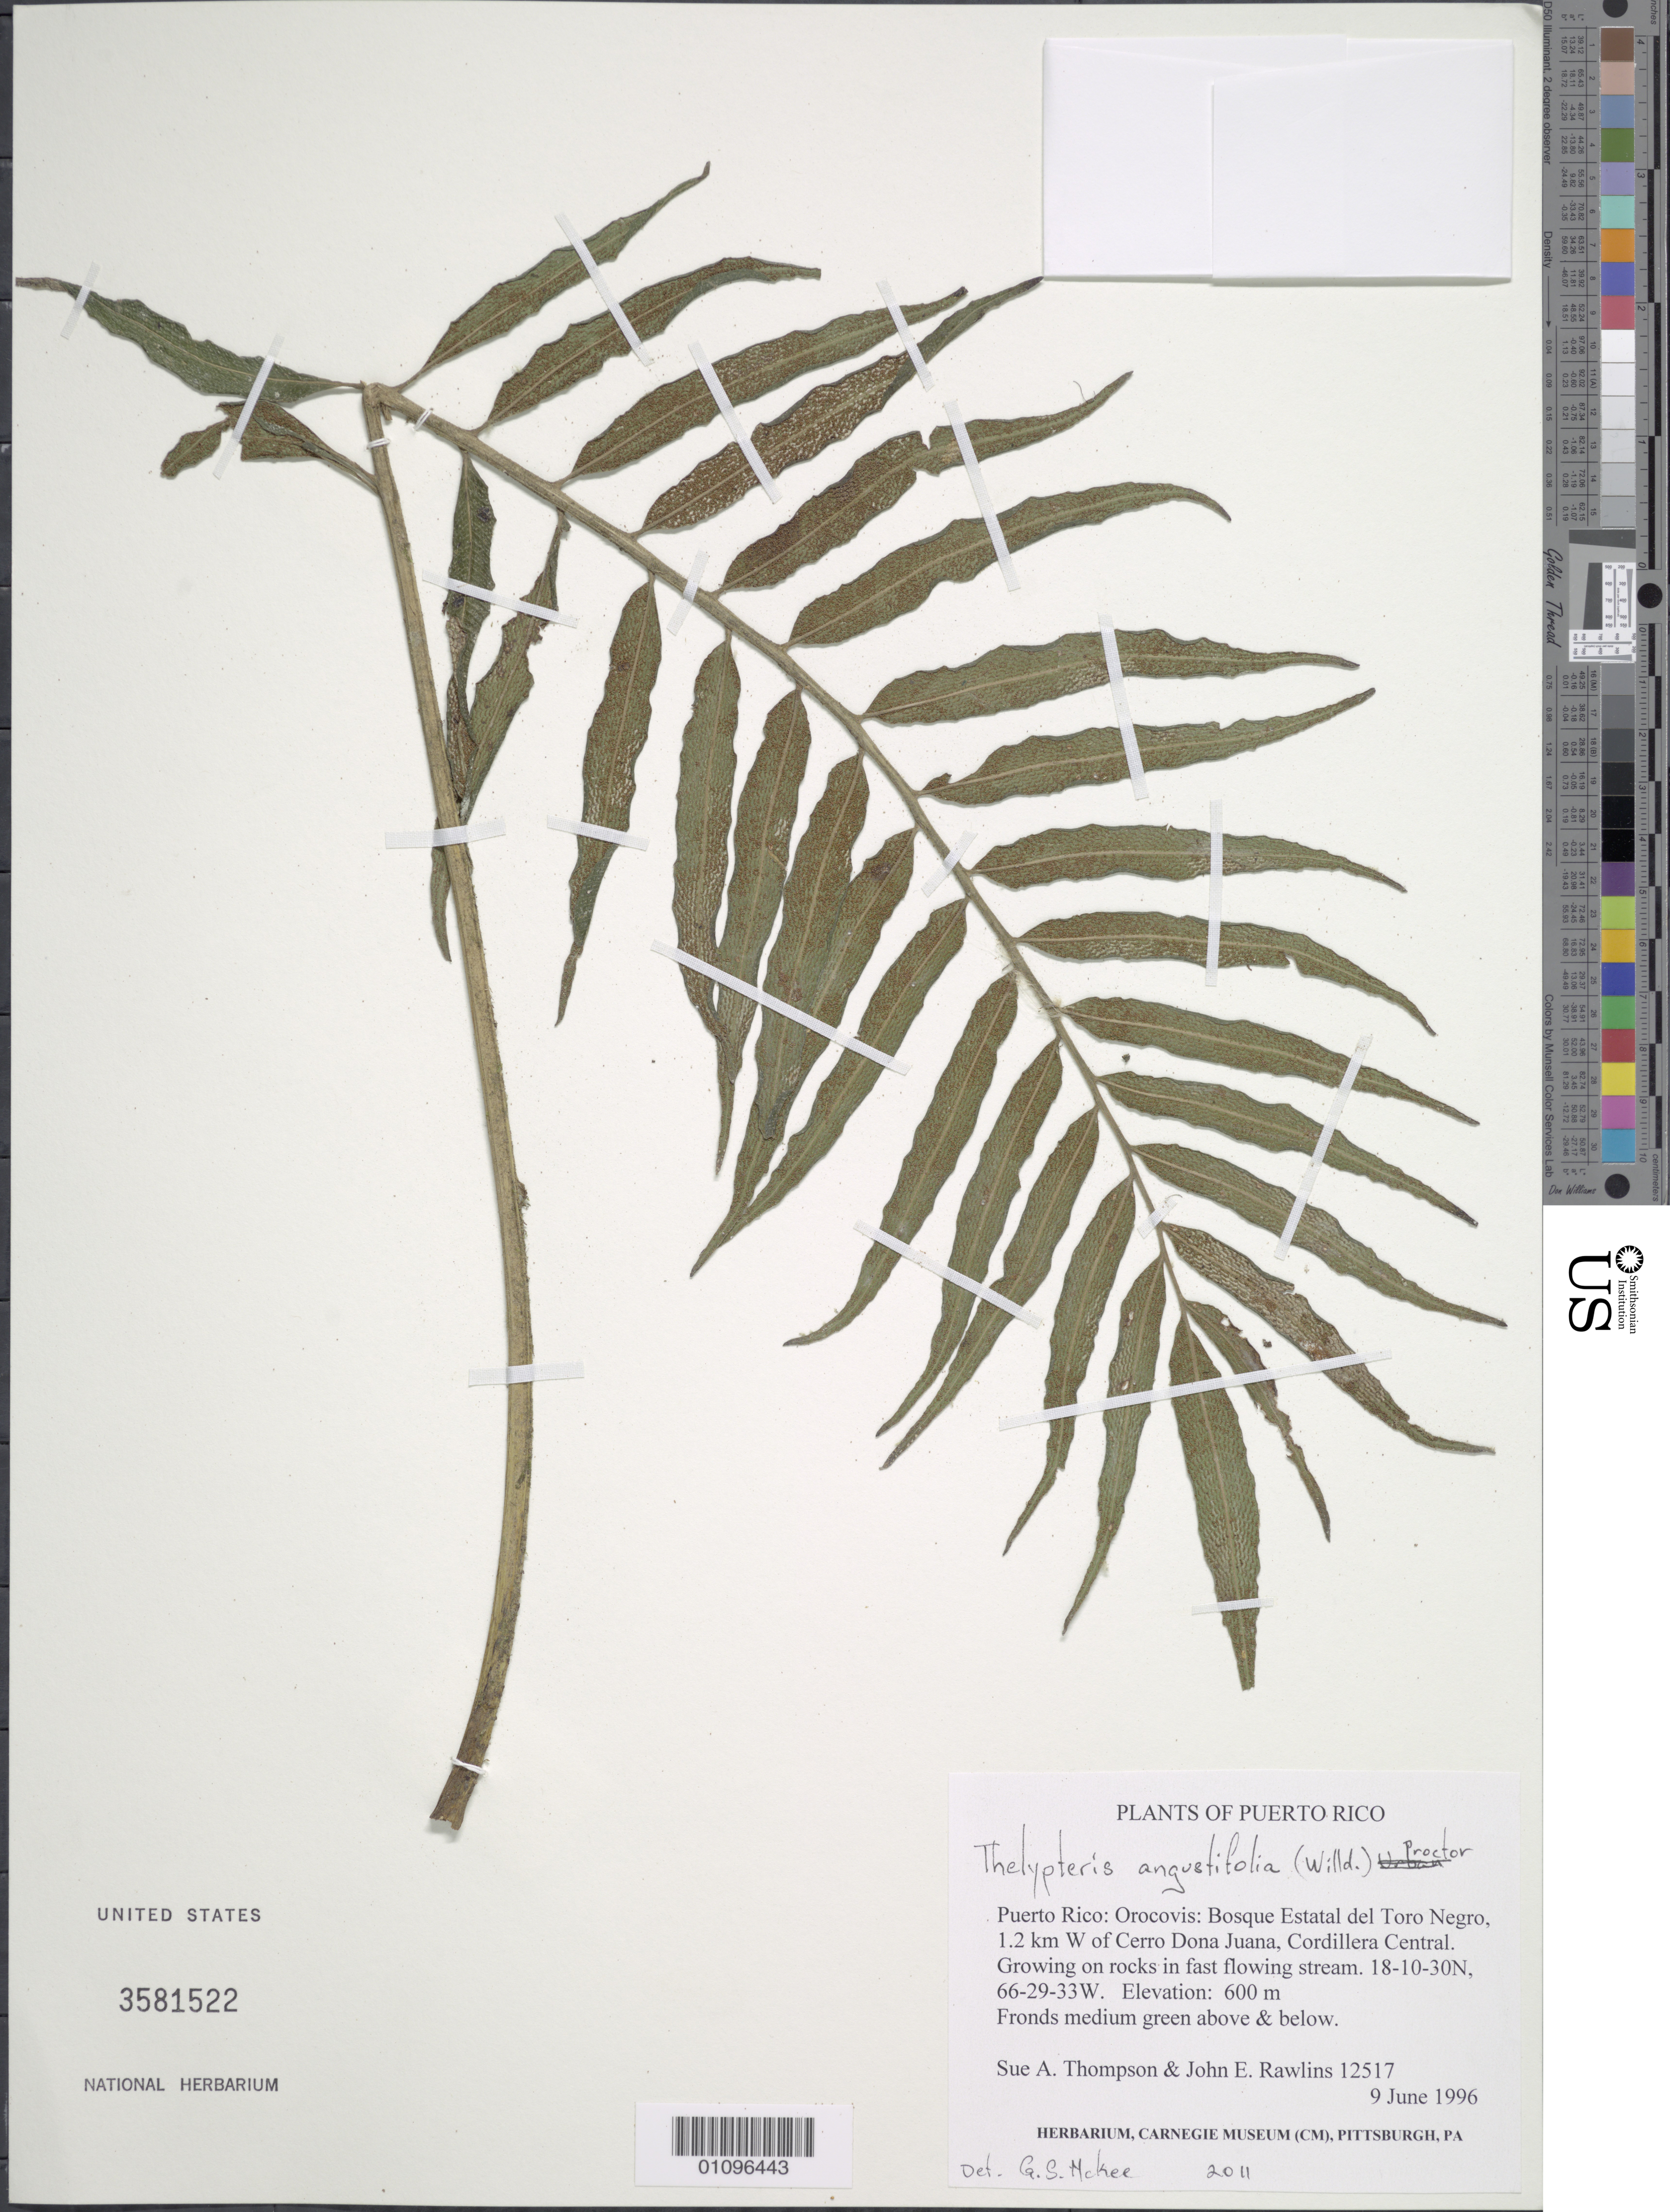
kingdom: Plantae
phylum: Tracheophyta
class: Polypodiopsida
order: Polypodiales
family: Thelypteridaceae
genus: Meniscium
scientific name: Meniscium angustifolium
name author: Willd.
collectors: S. A. Thompson & J. Rawlins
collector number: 12517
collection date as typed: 09 Jun 1996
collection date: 1996-06-09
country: Puerto Rico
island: Puerto Rico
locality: Orocovis; Bosque Estatal del Toro Negro, 1.2 km W of Cerro Dona Juana, Cordillera Central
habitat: Growing on rocks in fast flowing stream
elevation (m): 600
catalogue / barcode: US 3581522